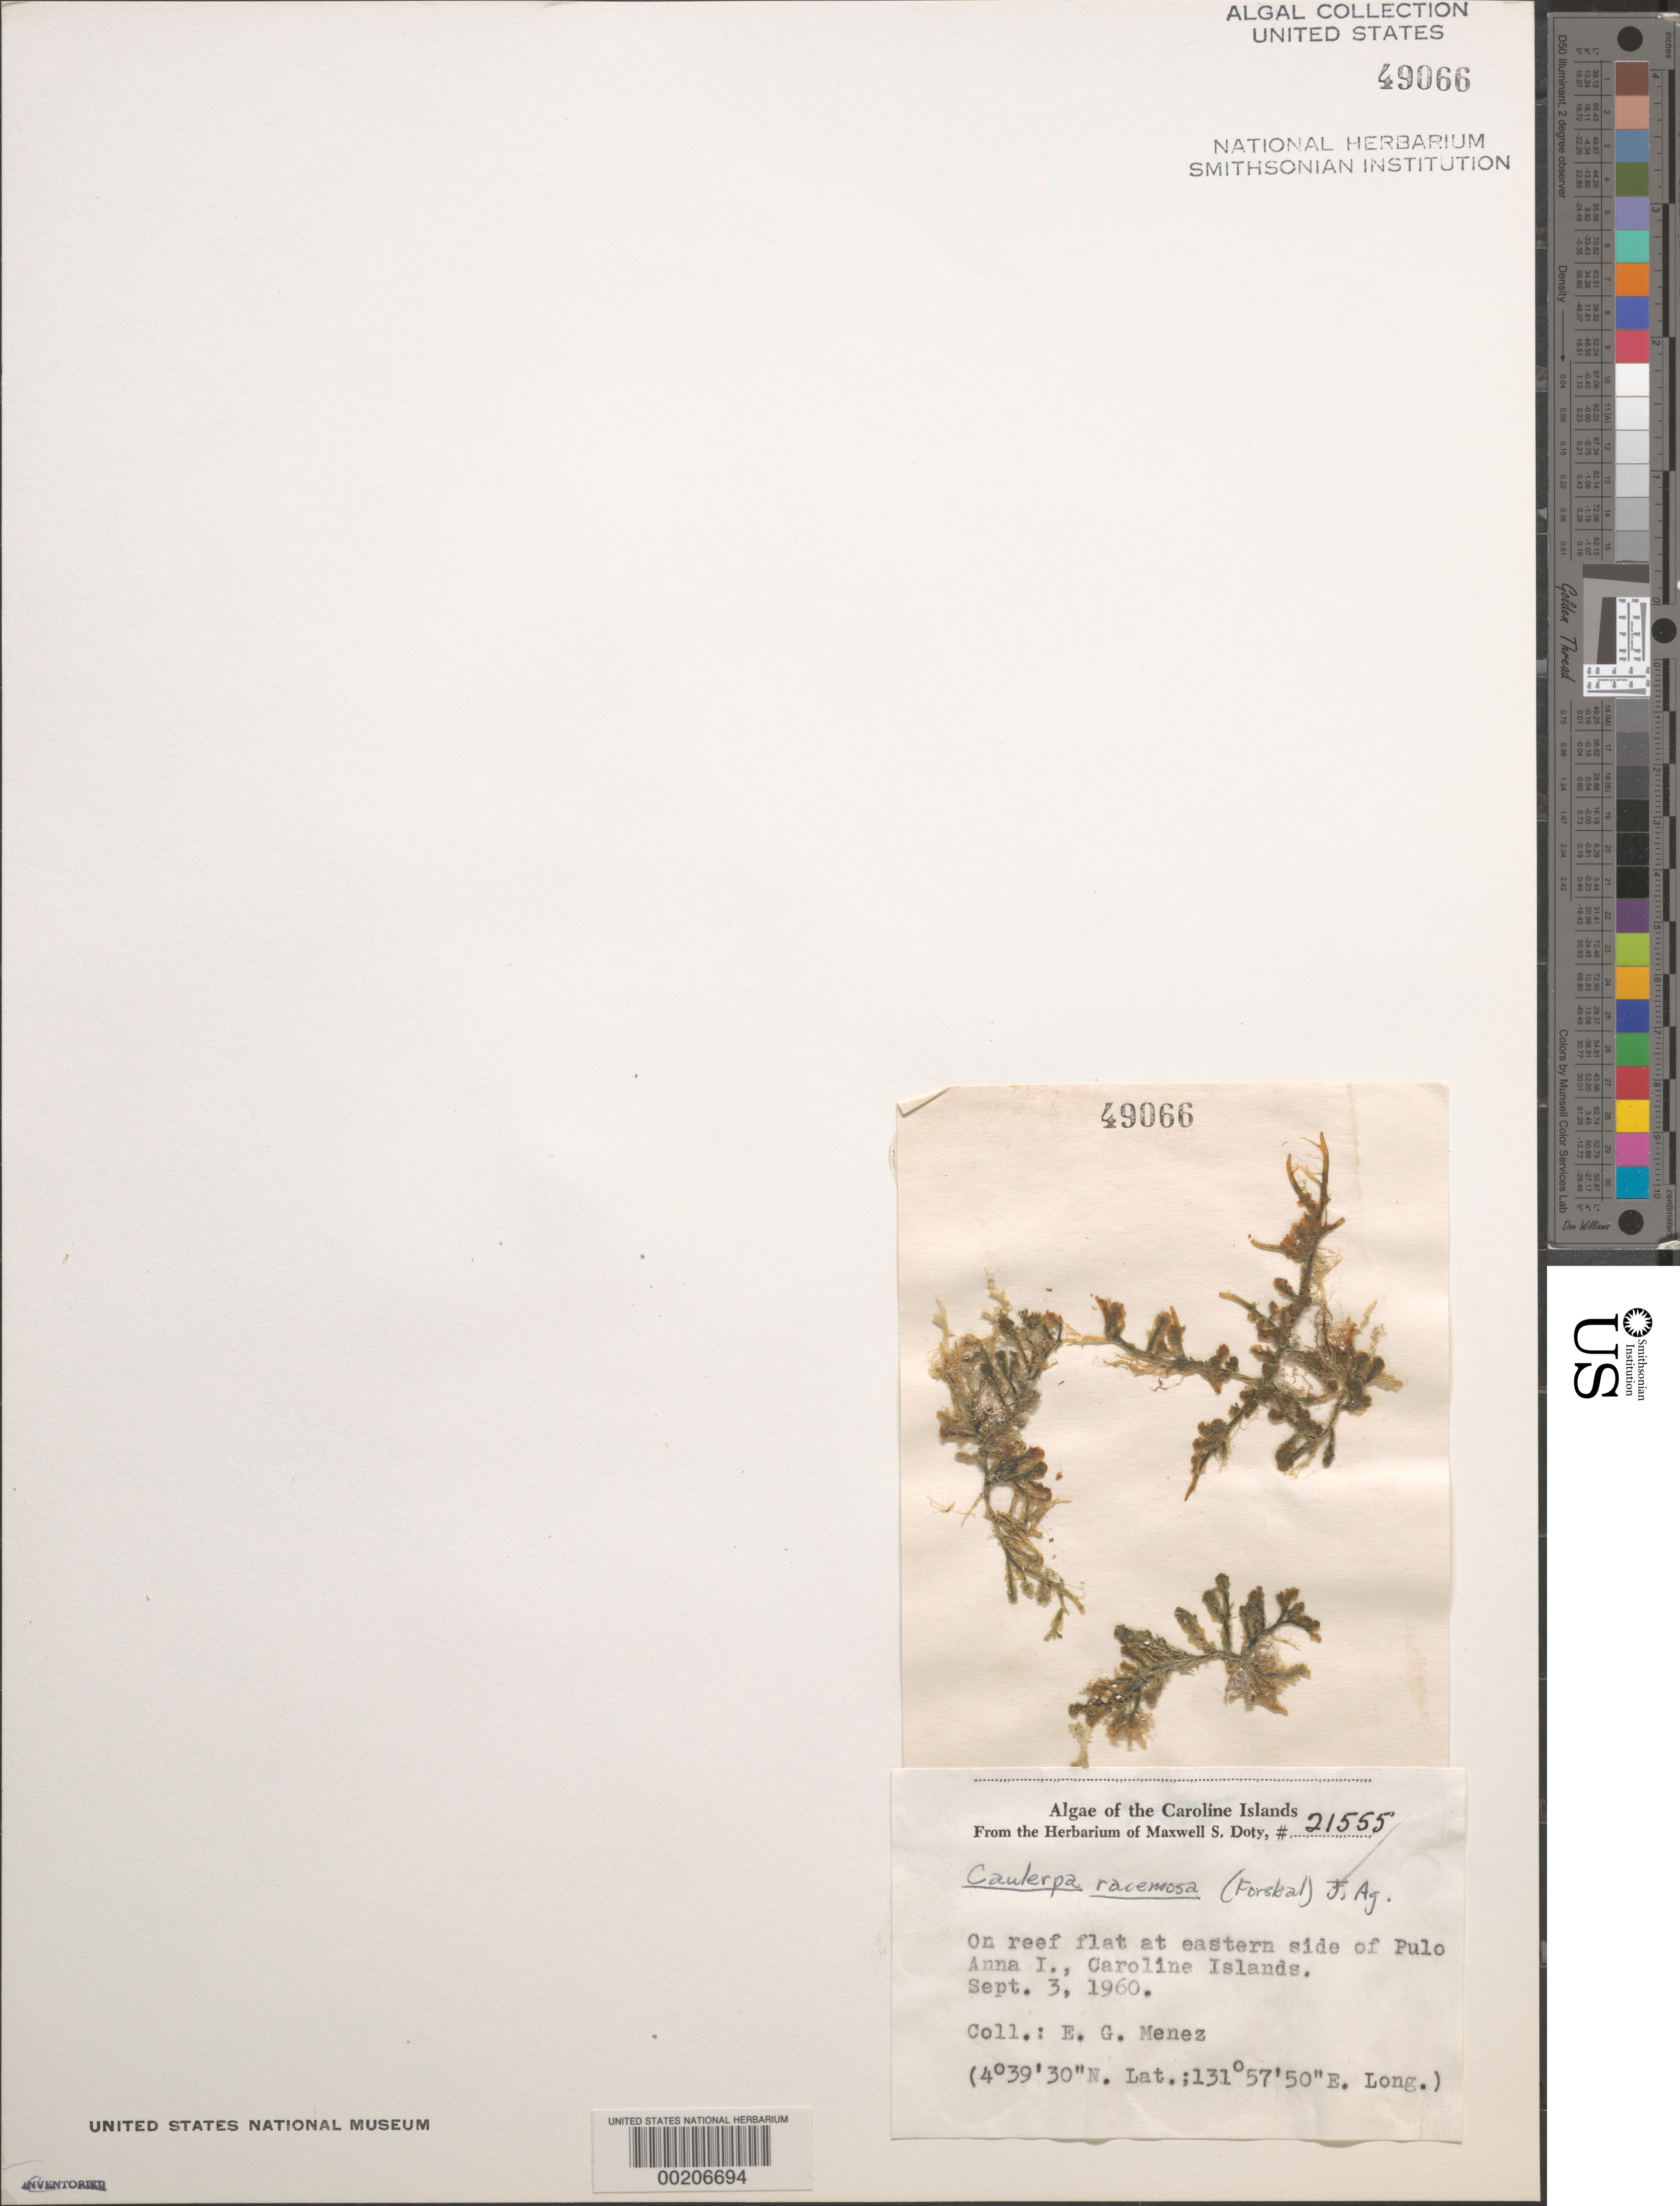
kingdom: Plantae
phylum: Chlorophyta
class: Ulvophyceae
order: Bryopsidales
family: Caulerpaceae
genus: Caulerpa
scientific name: Caulerpa racemosa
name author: (Forssk.) J. Agardh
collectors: Meñez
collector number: MSD 21555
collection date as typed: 03 Sep 1960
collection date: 1960-09-03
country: Palau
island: Pulo Anna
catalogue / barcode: US 49066